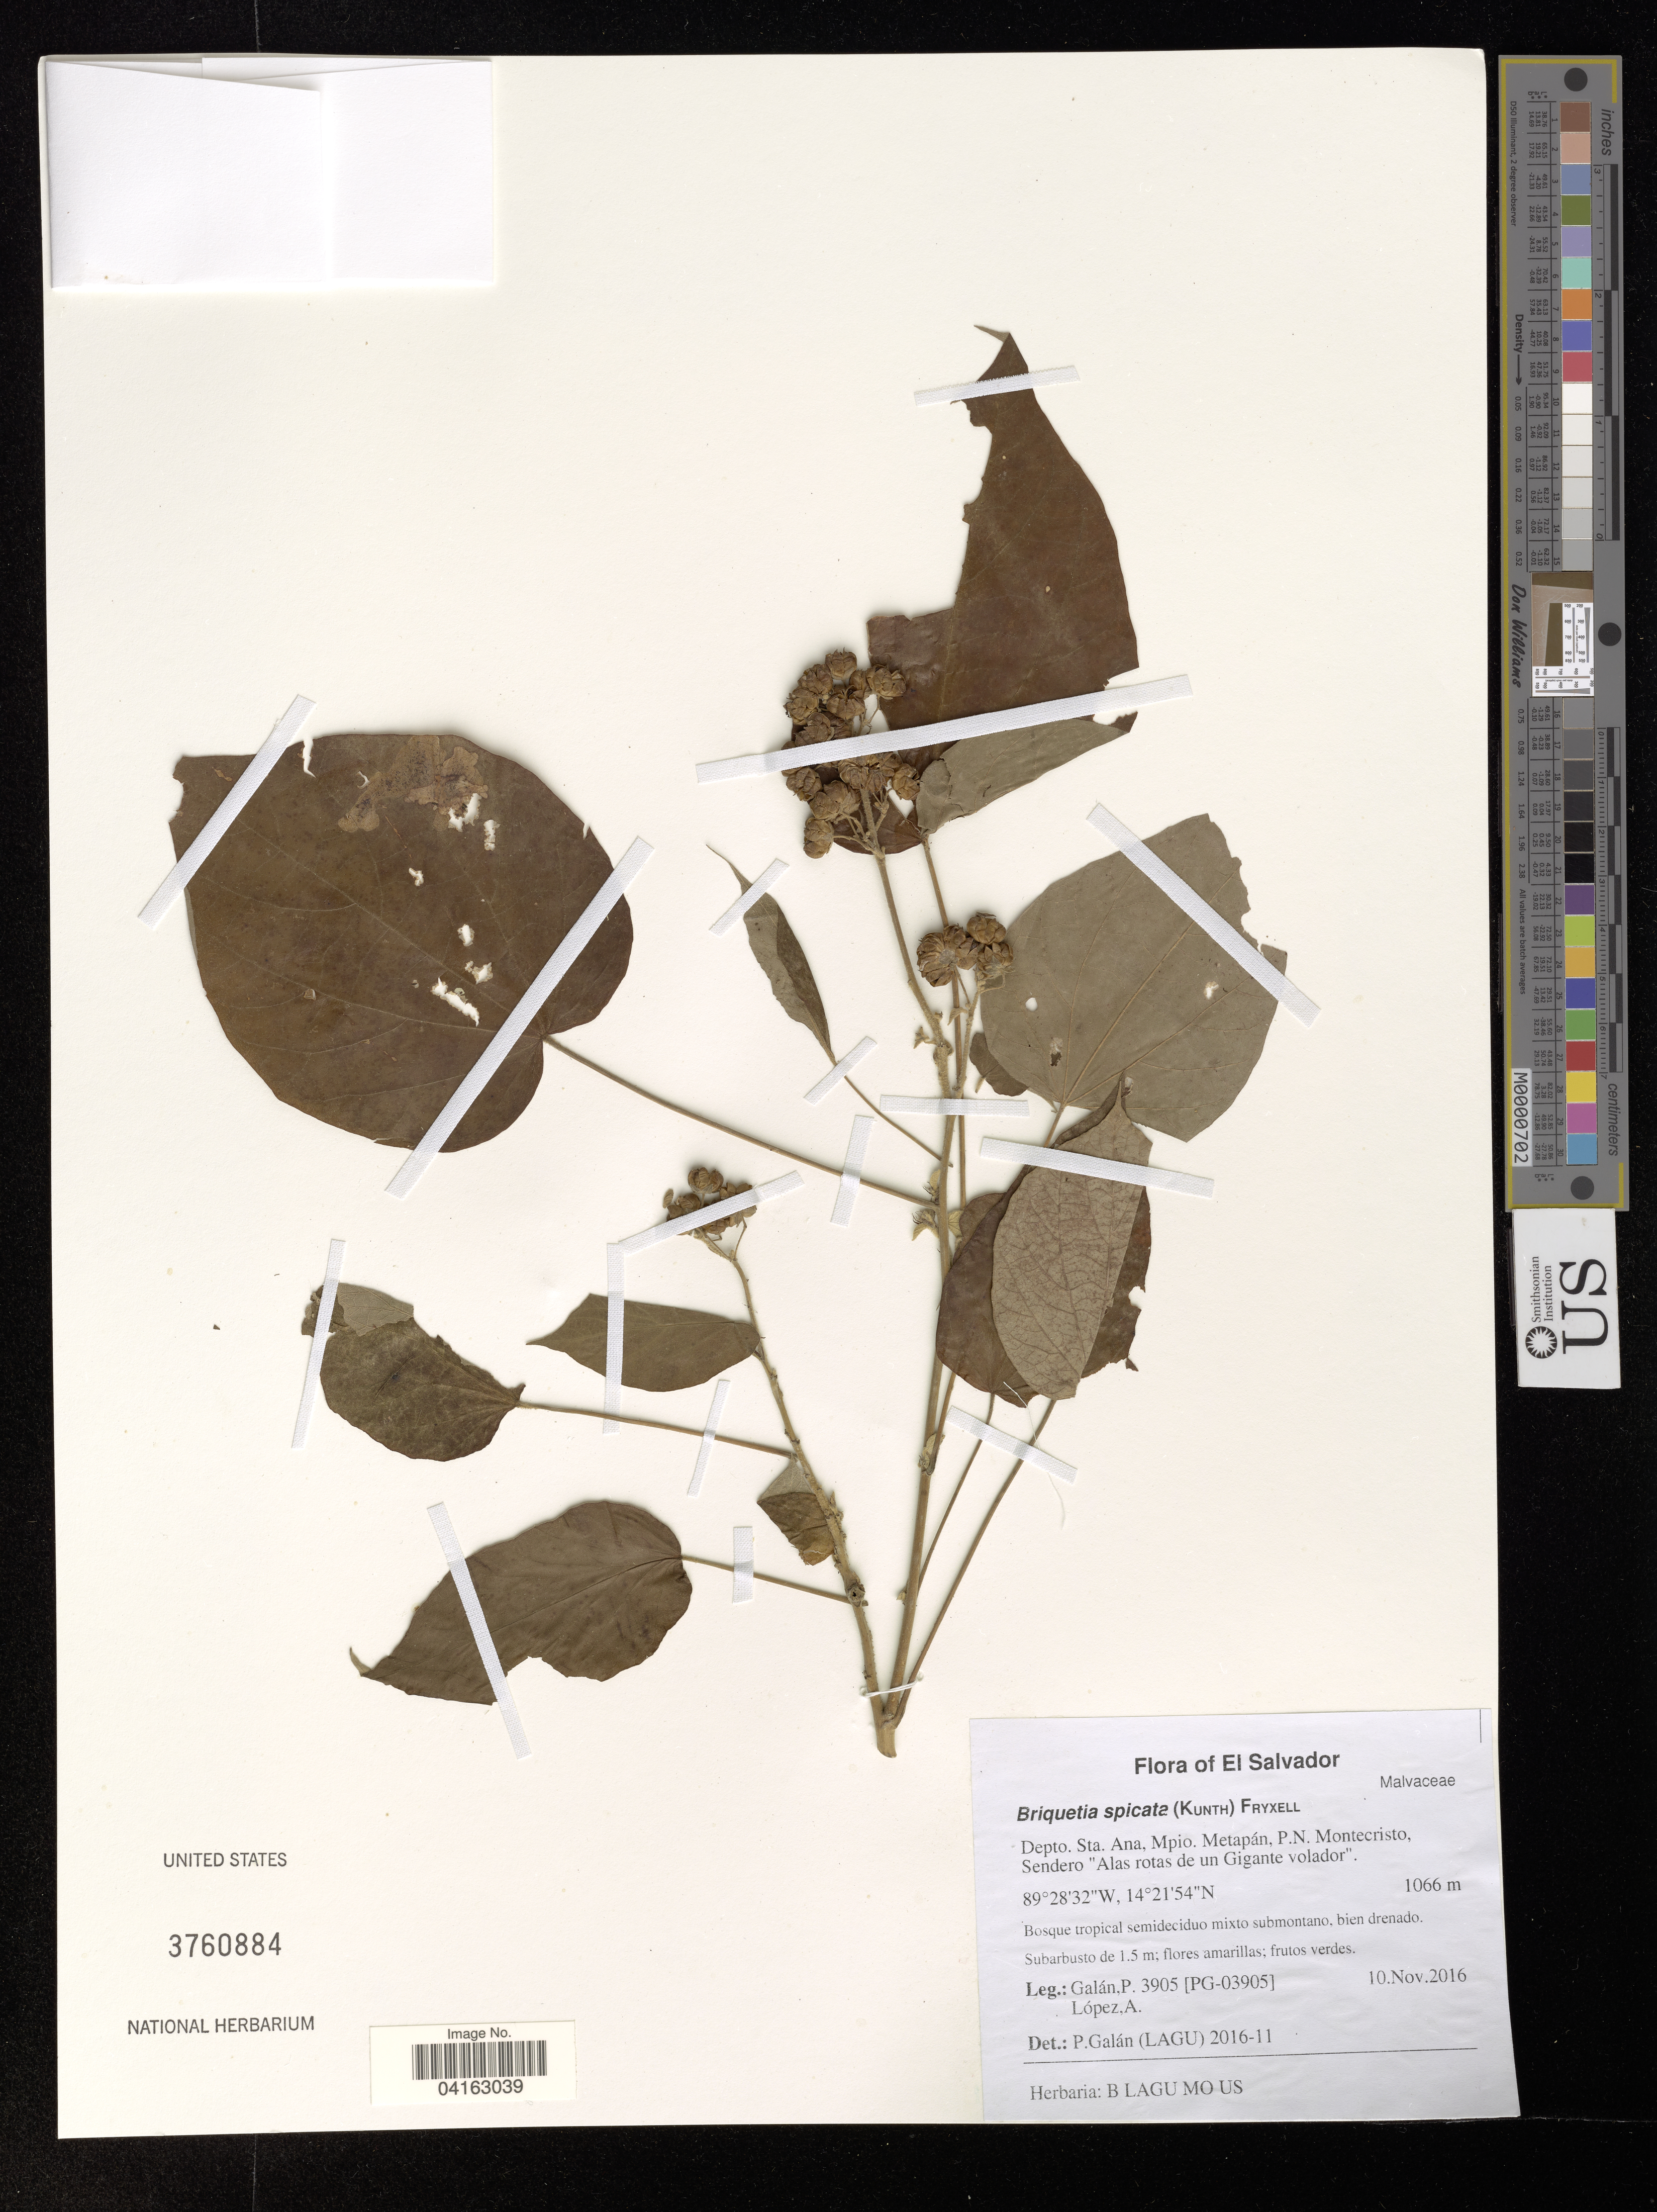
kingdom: Plantae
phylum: Tracheophyta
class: Magnoliopsida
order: Malvales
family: Malvaceae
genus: Wissadula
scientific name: Wissadula contracta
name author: (Link) R.E. Fr.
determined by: Dorr, Laurence J., Curator (BOT), Smithsonian Institution - National Museum of Natural History (UNITED STATES)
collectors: P. Galan & A. López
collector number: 3905 / [PG-03905]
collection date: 2016-11-10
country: El Salvador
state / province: Santa Ana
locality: Depto. Sta. Ana, Mpio. Metapán, P.N. Montecristo, Sendero "Alas rotas de un Gigante volador".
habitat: bosque tropical semideciduo mixto submontano, bien drenado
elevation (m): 1066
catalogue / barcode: US 3760884